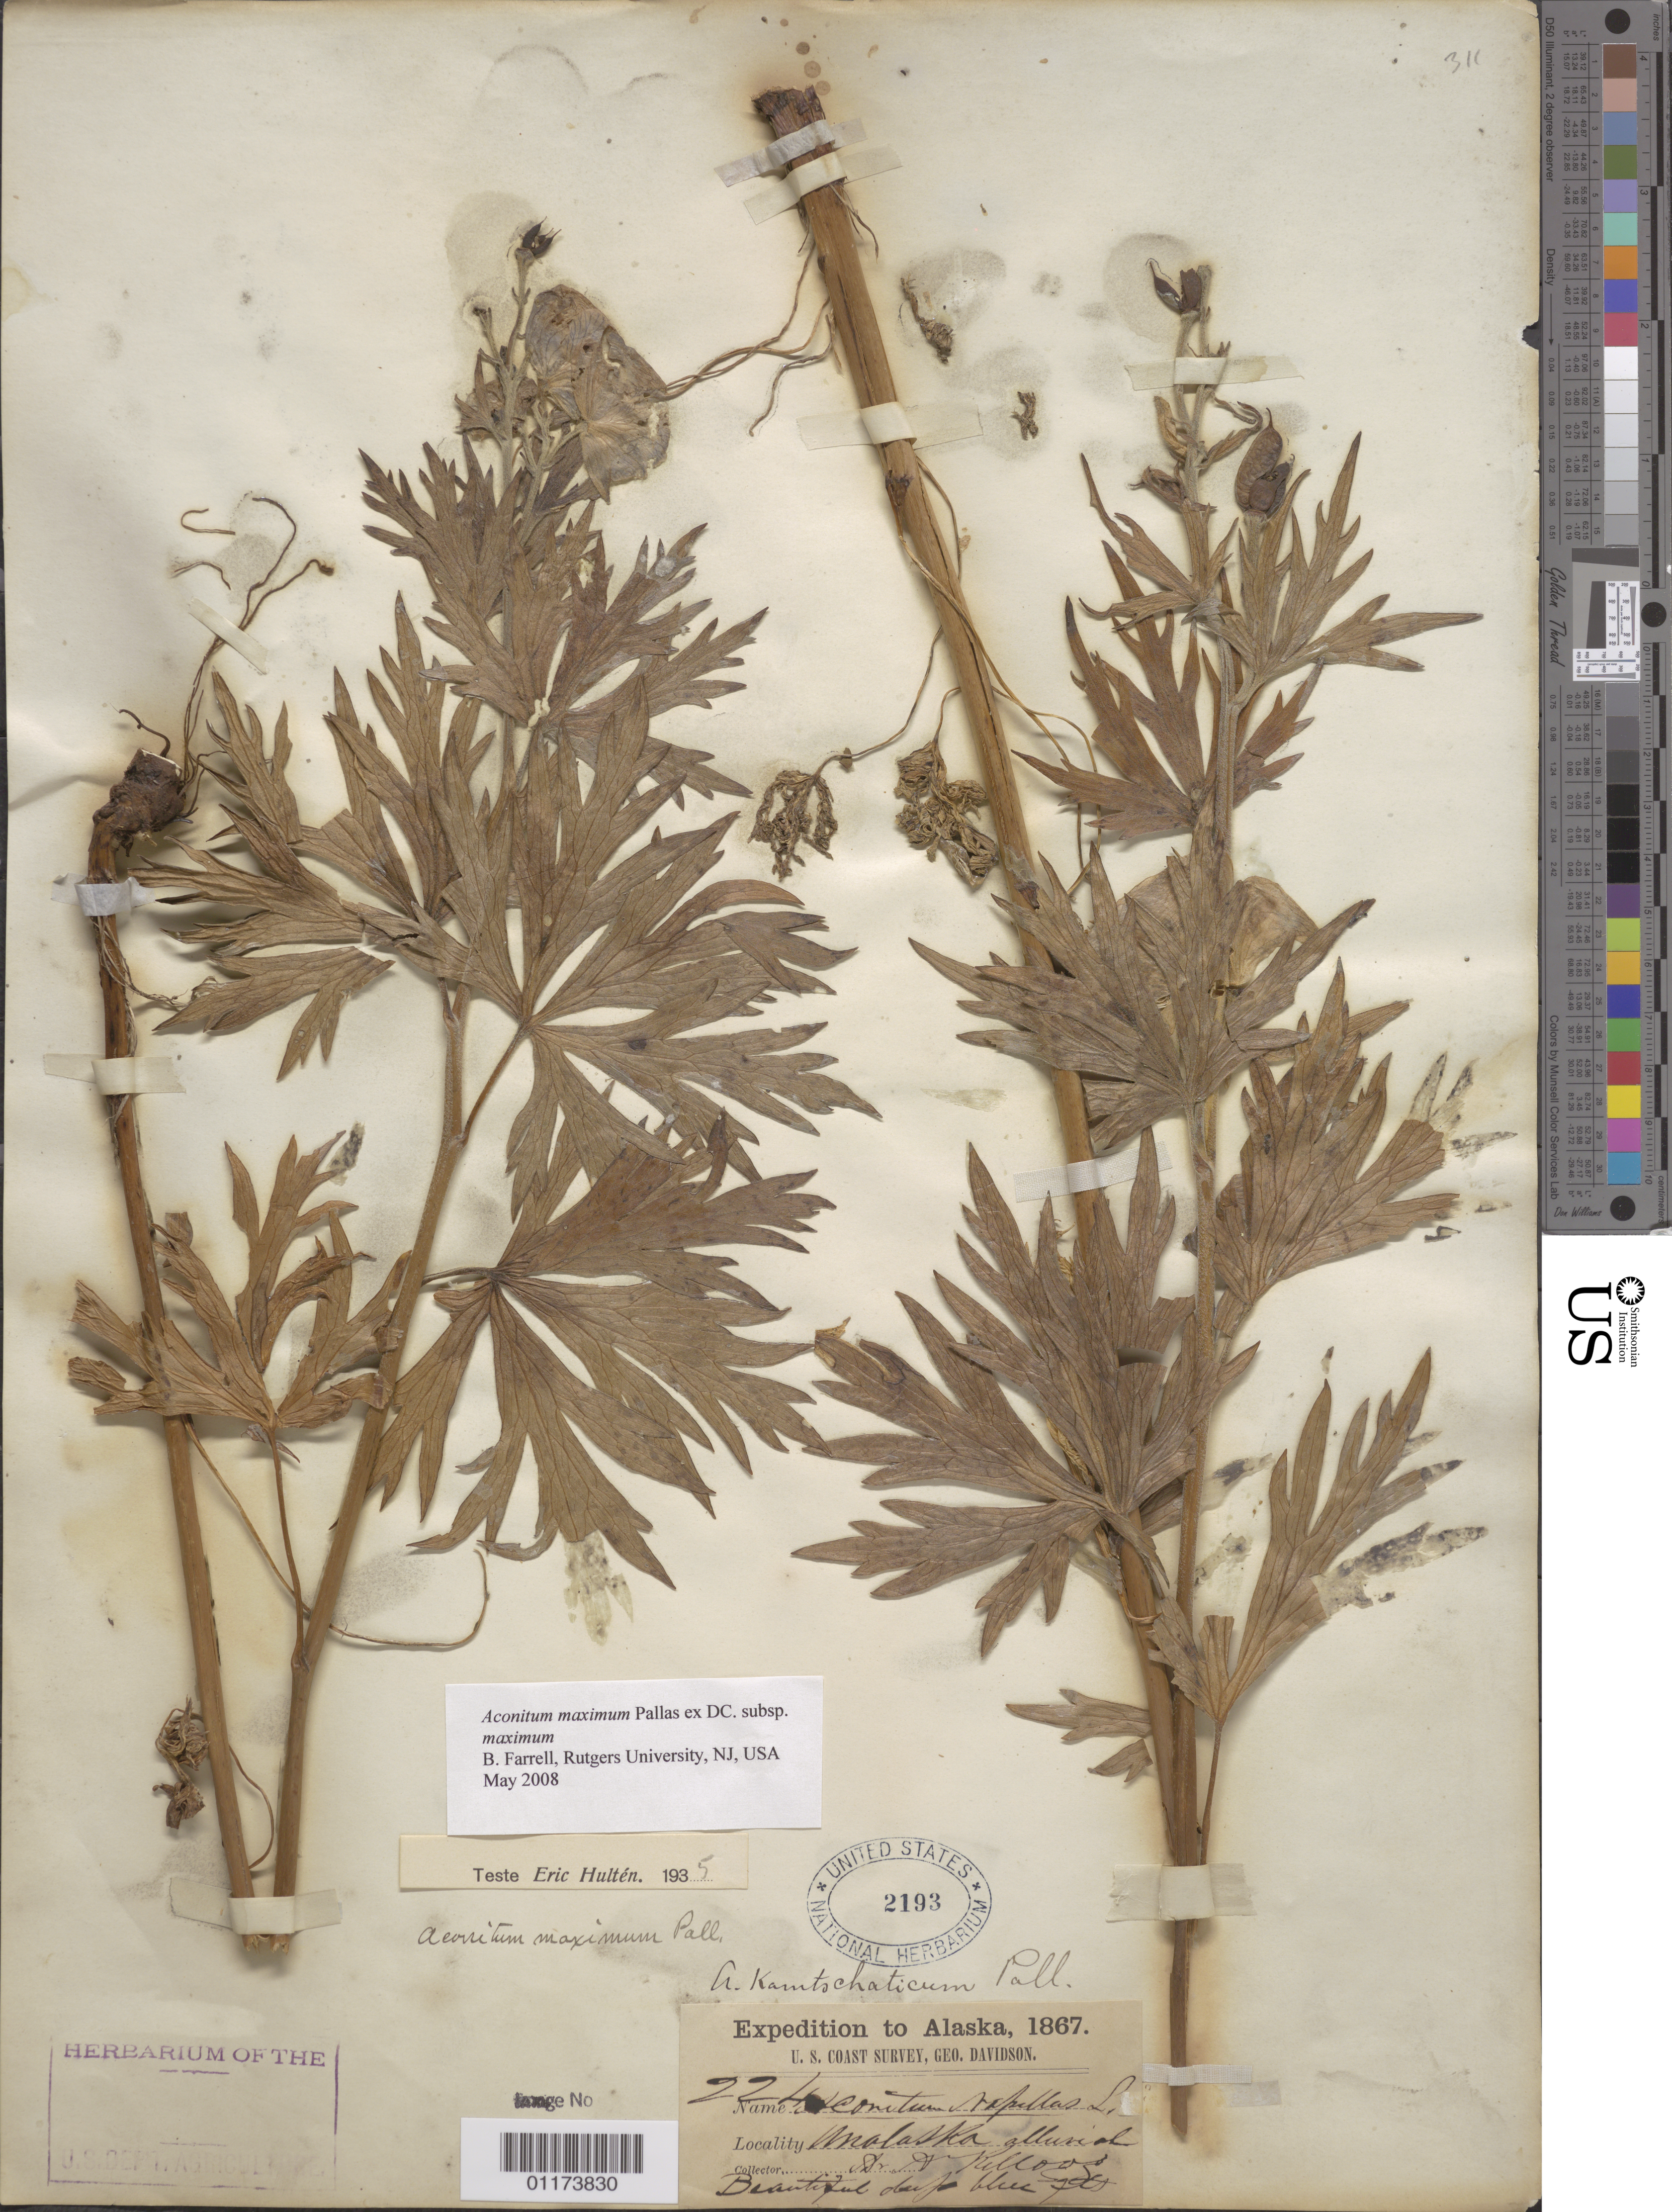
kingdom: Plantae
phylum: Tracheophyta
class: Magnoliopsida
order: Ranunculales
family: Ranunculaceae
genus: Aconitum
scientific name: Aconitum maximum subsp. maximum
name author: Pall. ex DC.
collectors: A. Kellogg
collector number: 224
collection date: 1867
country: United States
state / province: Alaska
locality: Unalaska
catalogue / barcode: US 2193